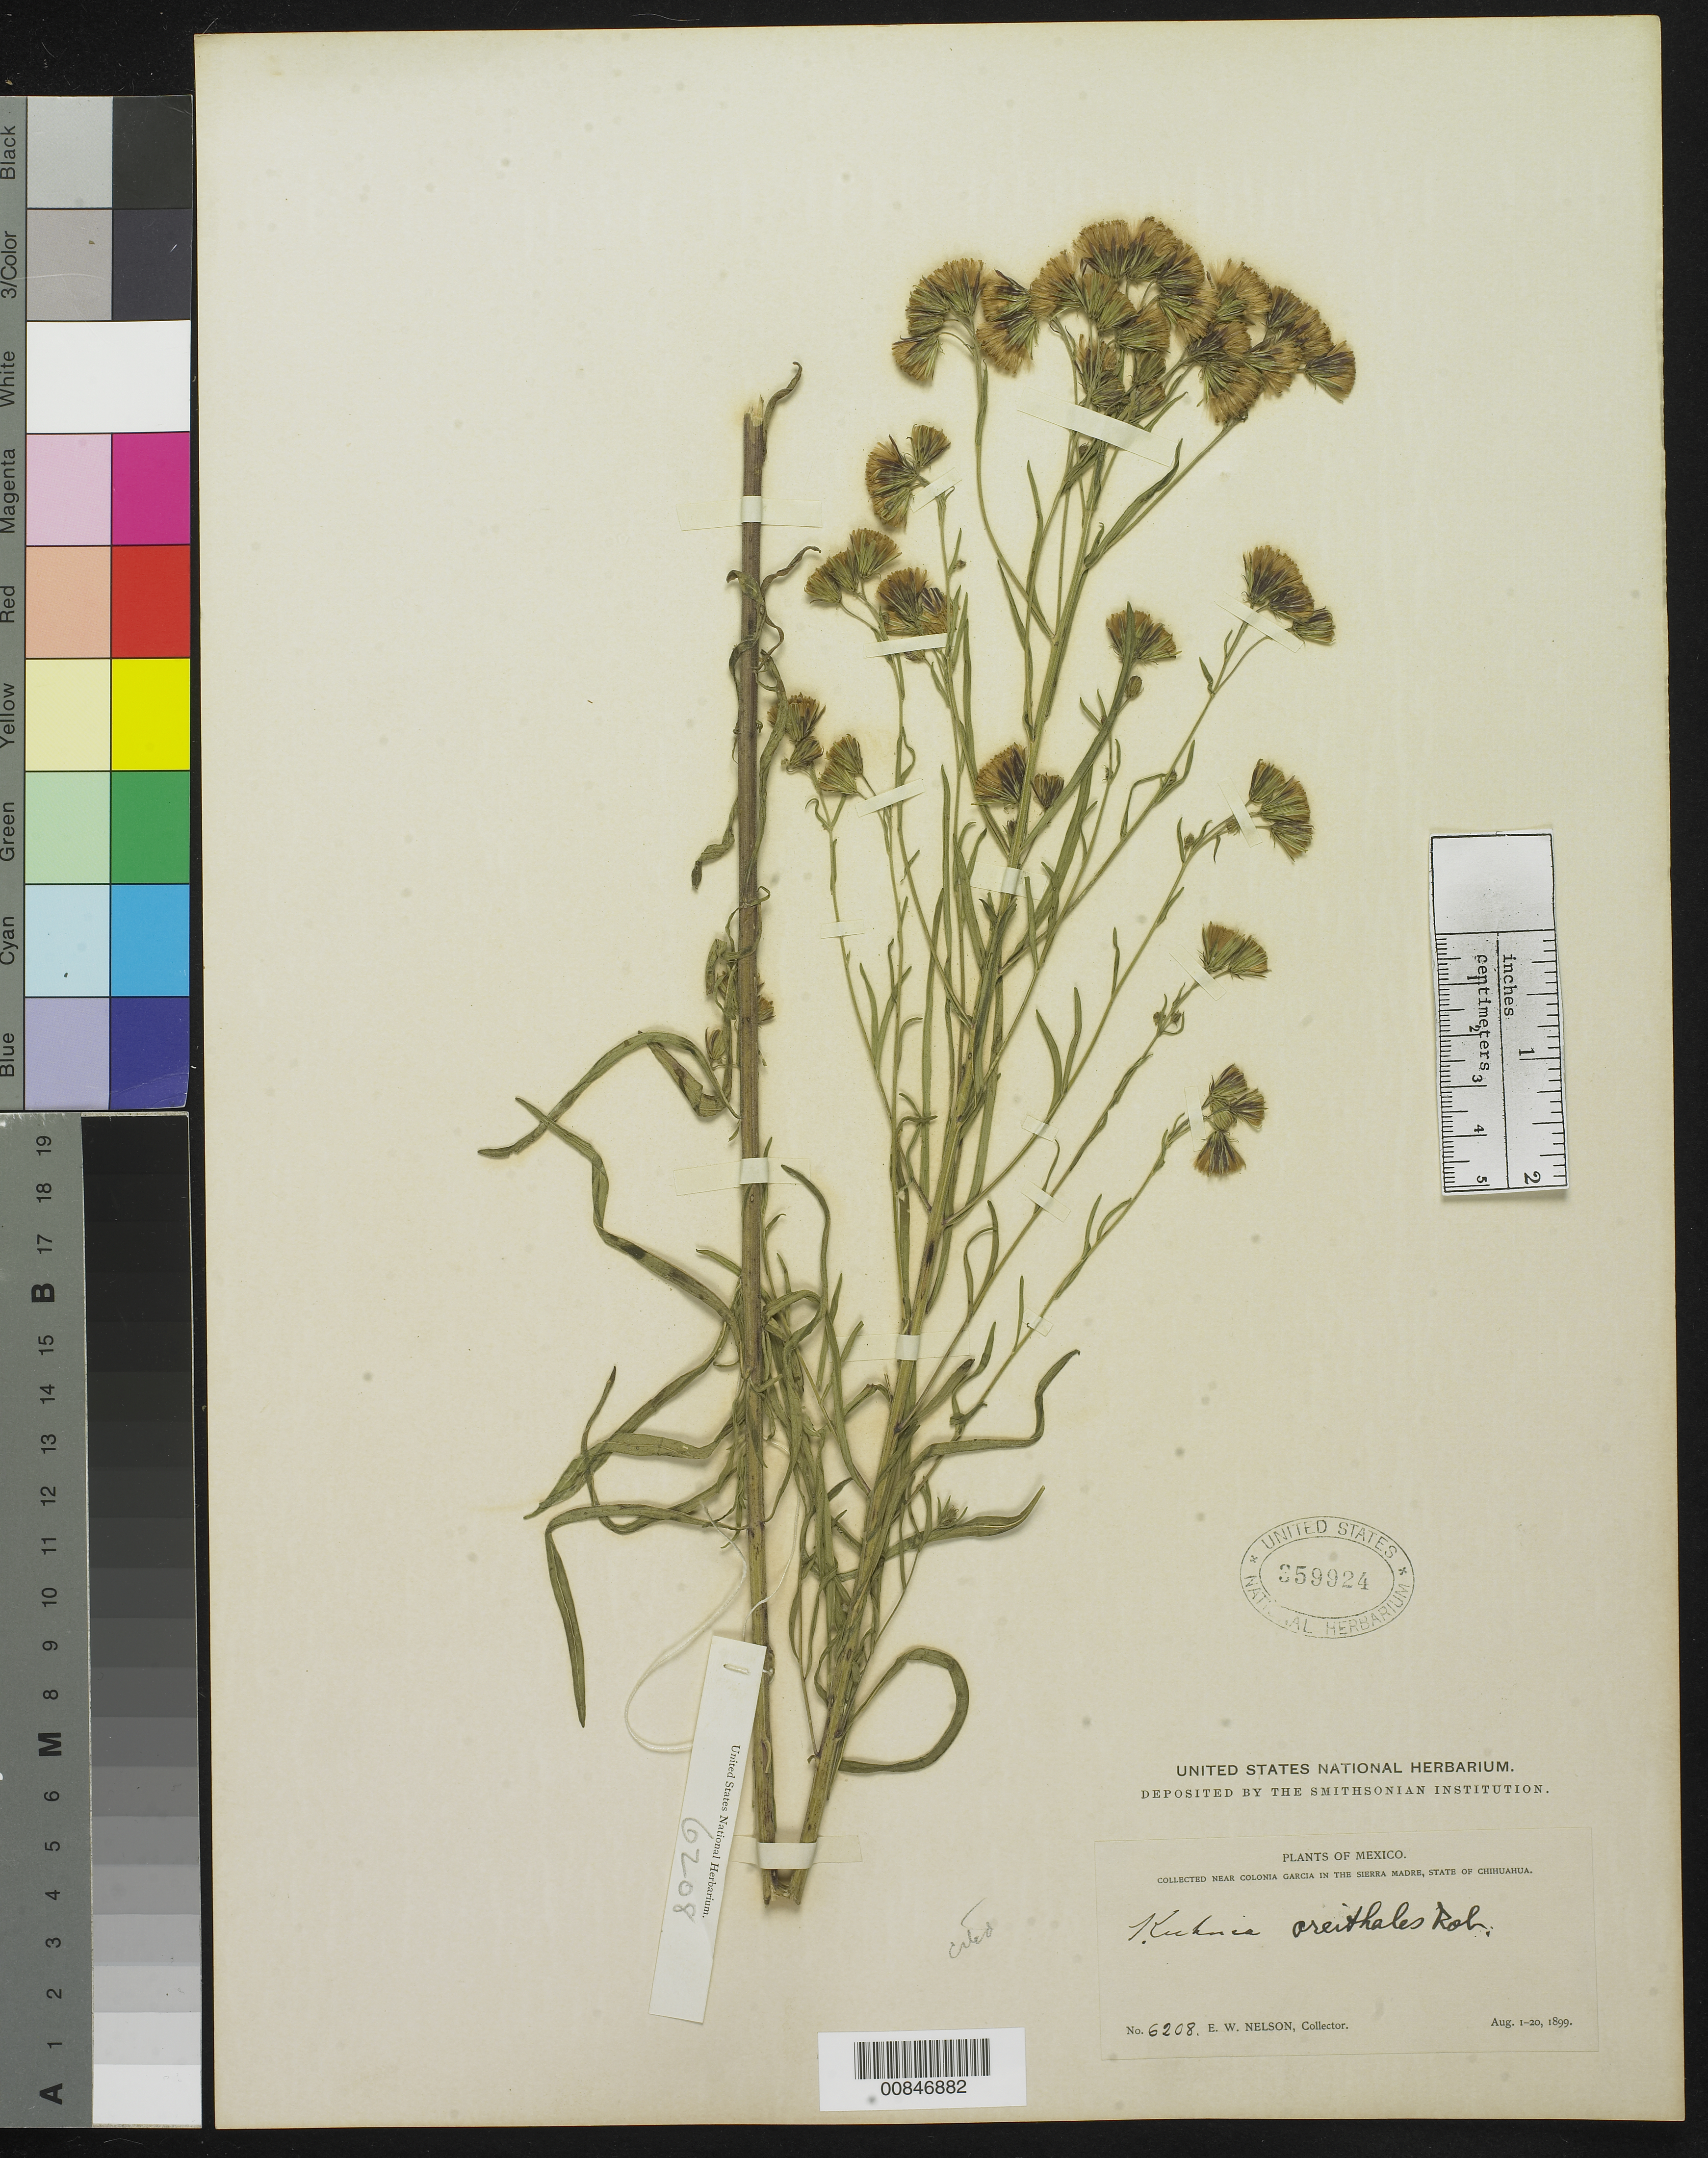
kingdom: Plantae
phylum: Tracheophyta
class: Magnoliopsida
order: Asterales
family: Asteraceae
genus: Brickellia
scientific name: Brickellia oreithales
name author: (B.L. Rob.) Shinners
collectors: E. W. Nelson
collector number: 6208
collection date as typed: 01 Aug 1899 to 20 Aug 1899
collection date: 1899-08-01/1899-08-20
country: Mexico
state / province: Chihuahua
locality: Near Colonia García in the Sierra Madre, Chihuahua.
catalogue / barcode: US 359924